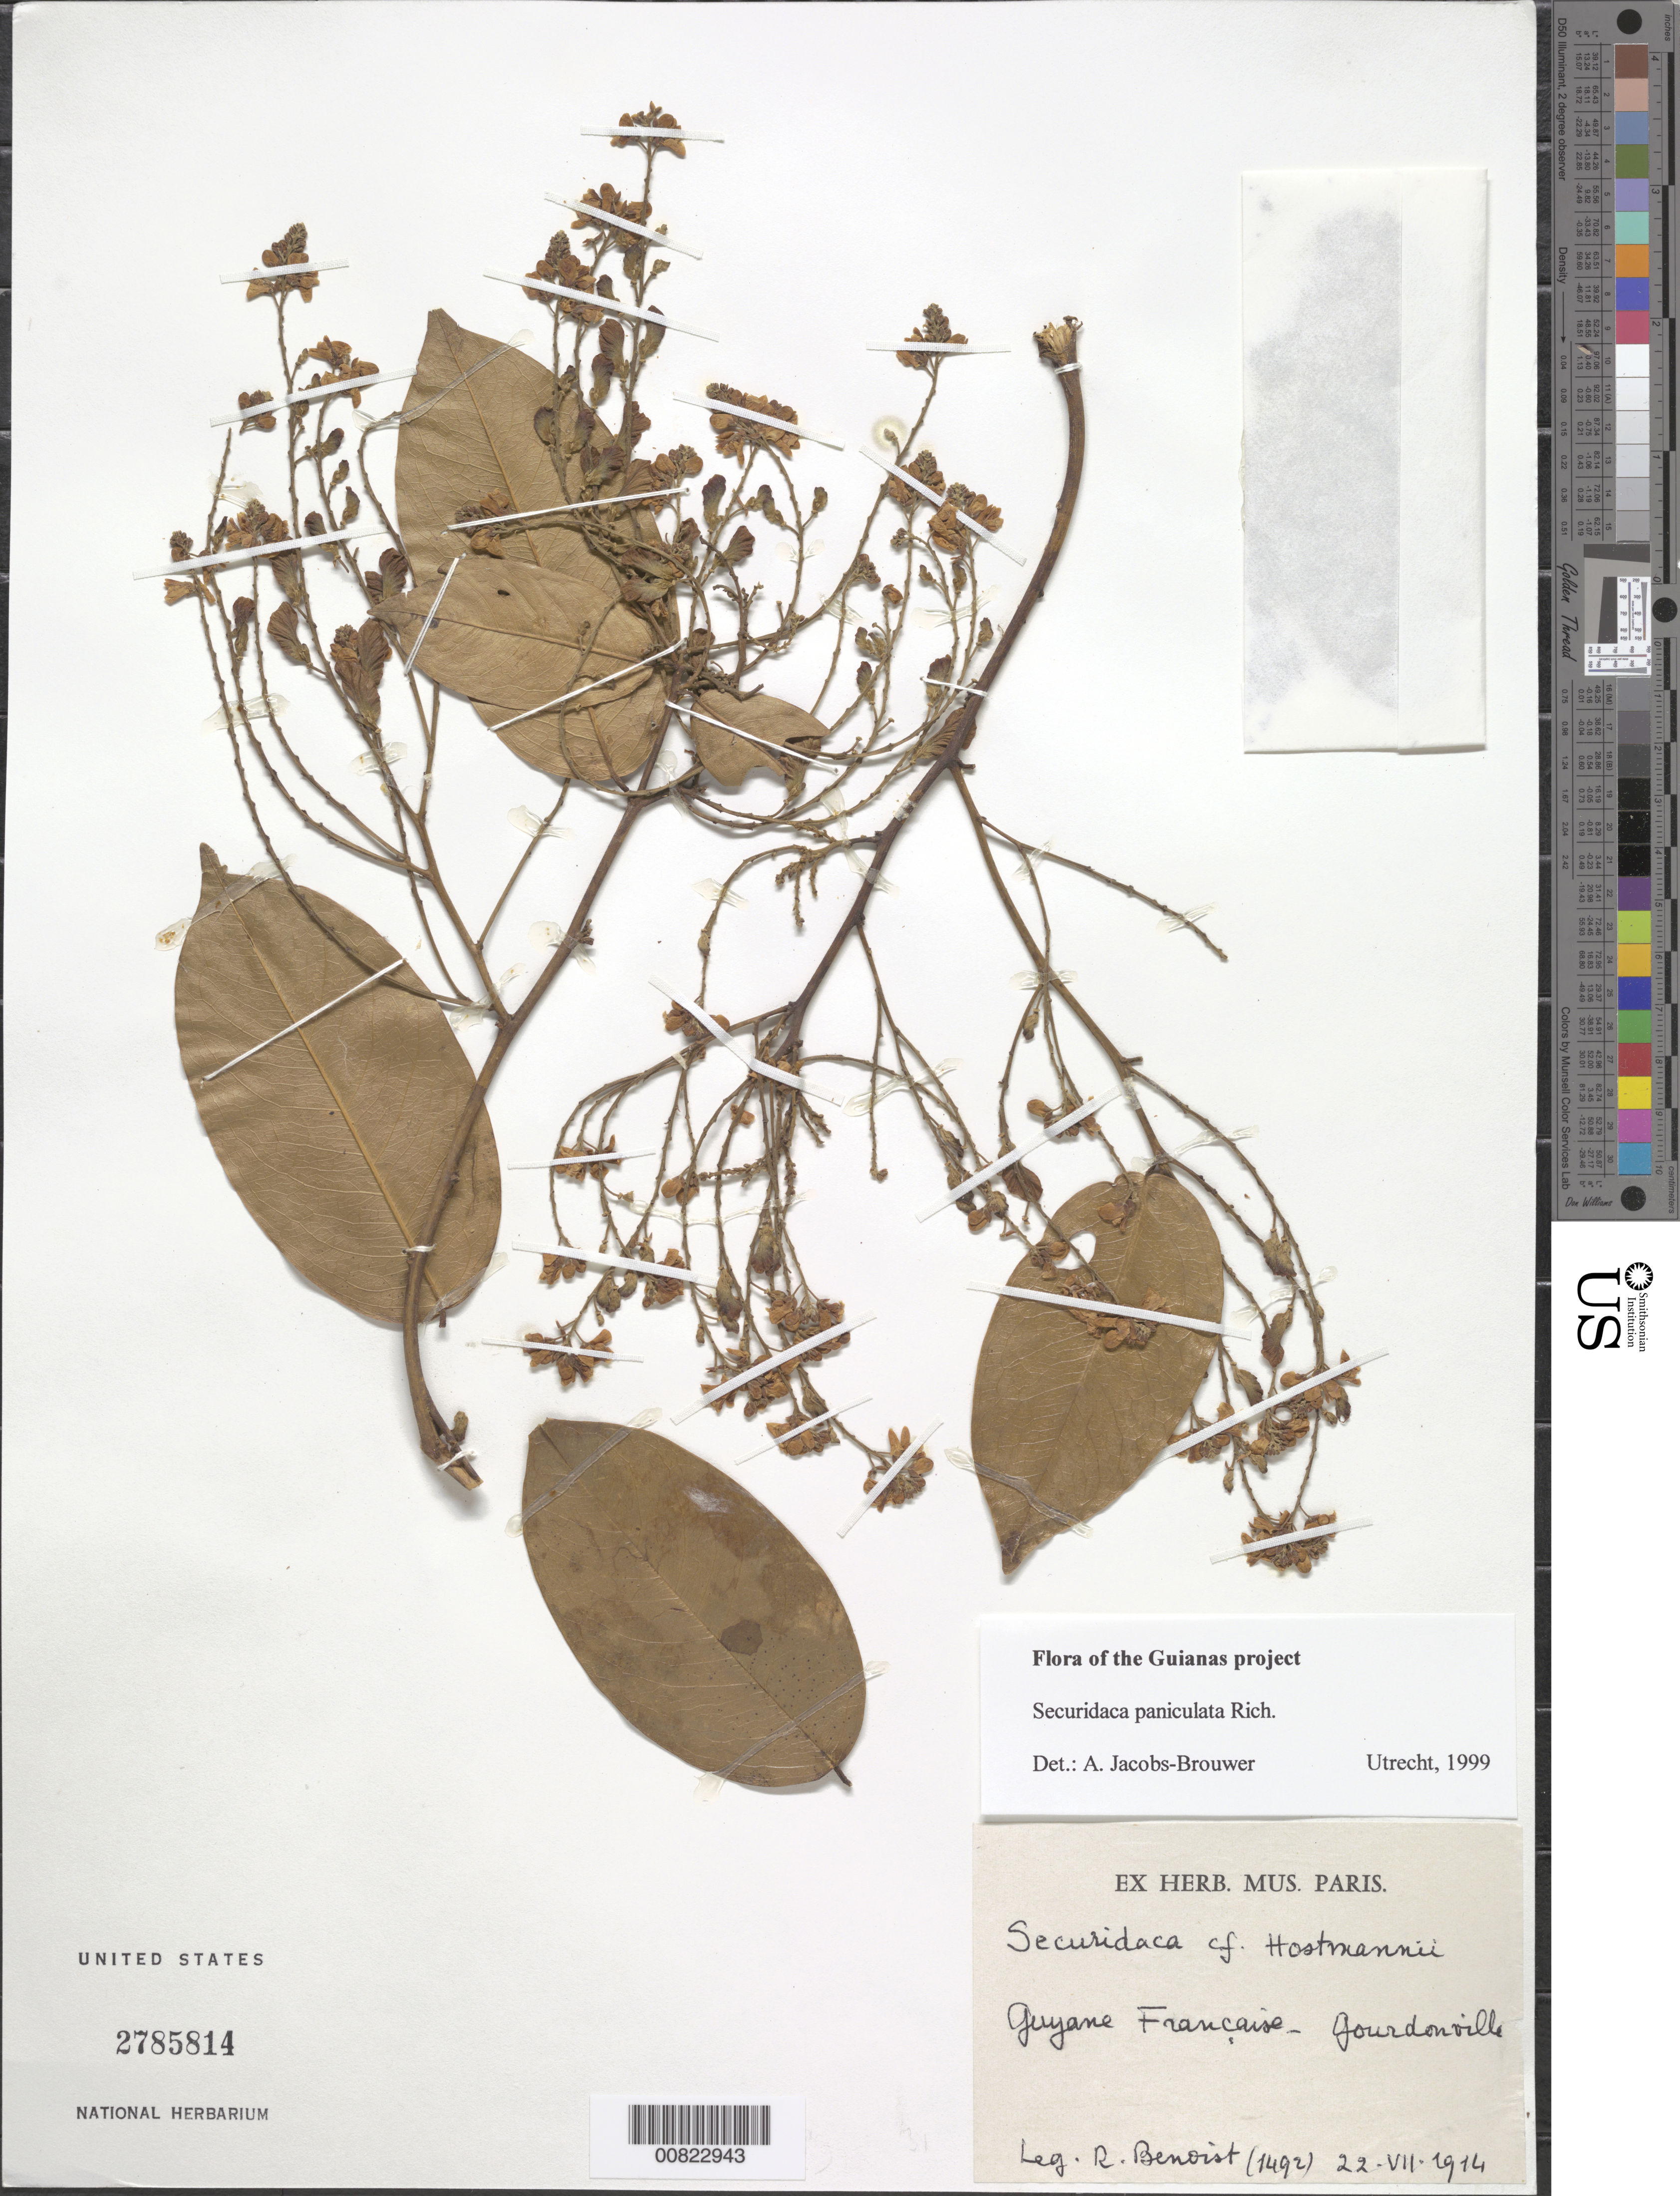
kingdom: Plantae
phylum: Tracheophyta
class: Magnoliopsida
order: Fabales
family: Polygalaceae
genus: Securidaca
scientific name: Securidaca paniculata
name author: Rich.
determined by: Jacobs-Brouwer, A.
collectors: R. Benoist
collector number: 1492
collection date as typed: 22-Jul-14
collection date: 1914-07-22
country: French Guiana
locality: Gourdonville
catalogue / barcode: US 2785814